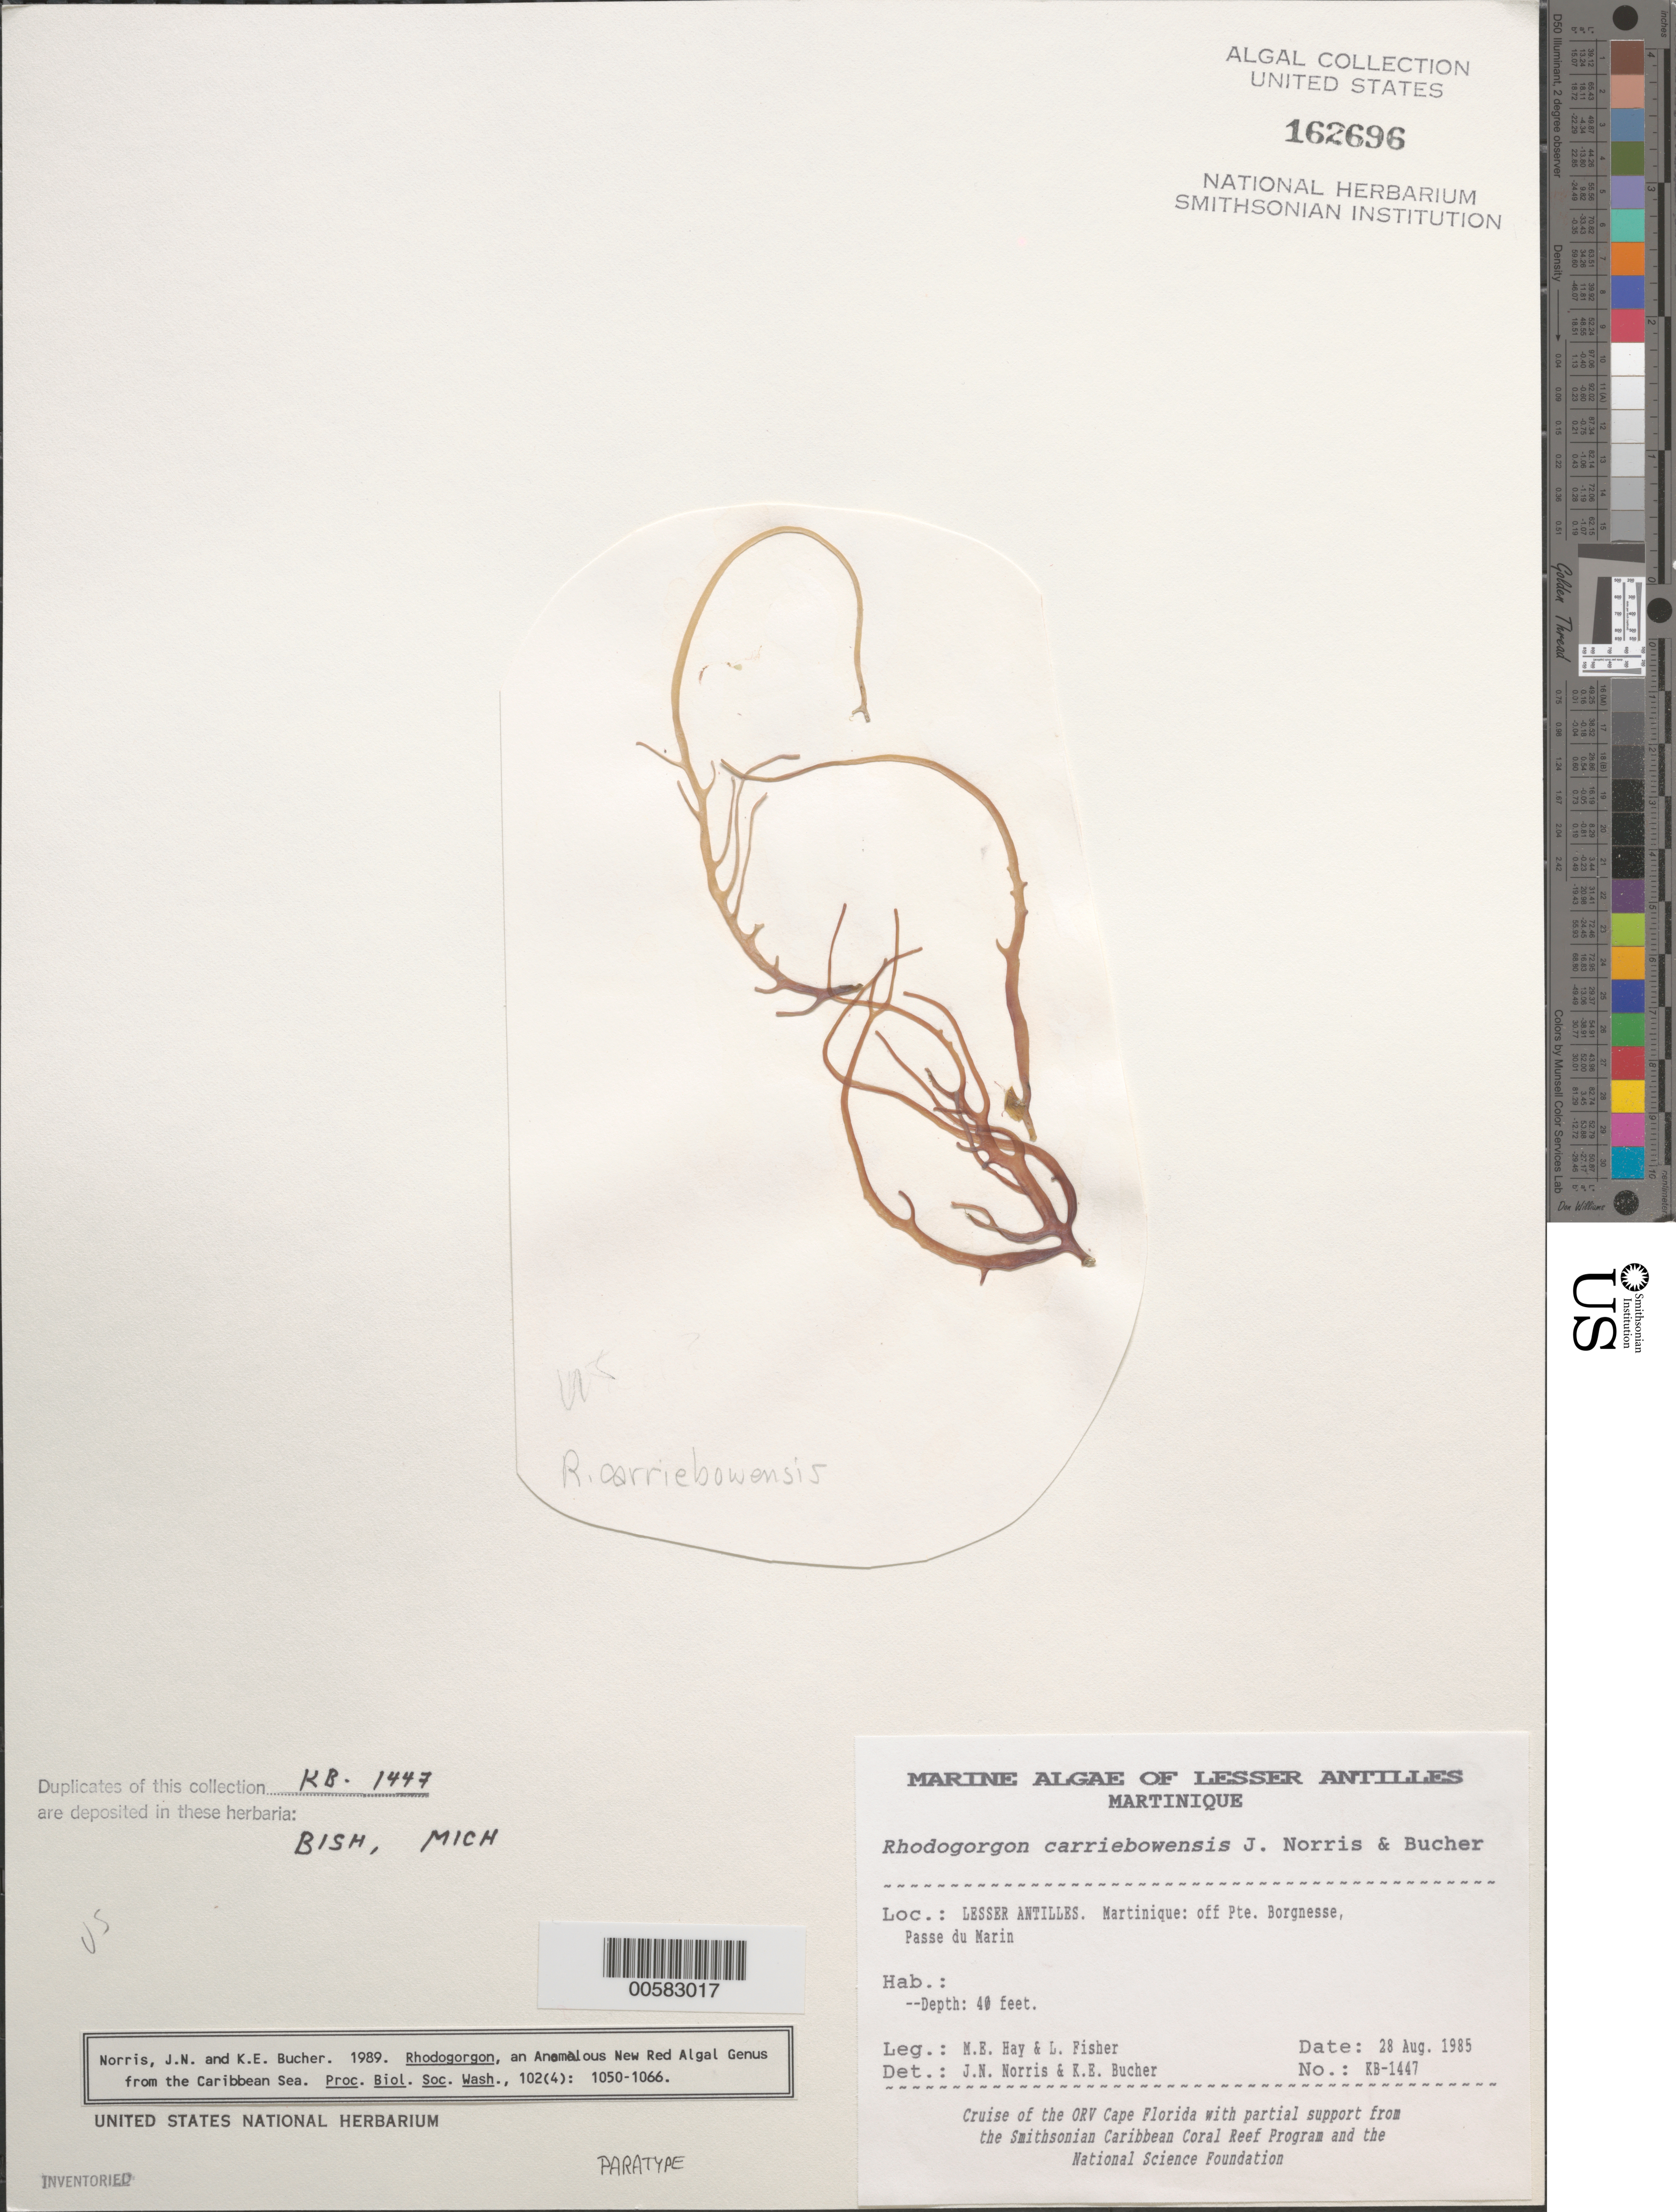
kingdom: Plantae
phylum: Rhodophyta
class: Florideophyceae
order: Rhodogorgonales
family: Rhodogorgonaceae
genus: Rhodogorgon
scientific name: Rhodogorgon ramosissima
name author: J.N. Norris & K.E. Bucher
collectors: M. E. Hay & L. Fisher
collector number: KB-1447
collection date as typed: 28 Aug 1985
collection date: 1985-08-28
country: Martinique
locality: Passe du Marin, off Pointe Borgnesse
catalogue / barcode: US 162696